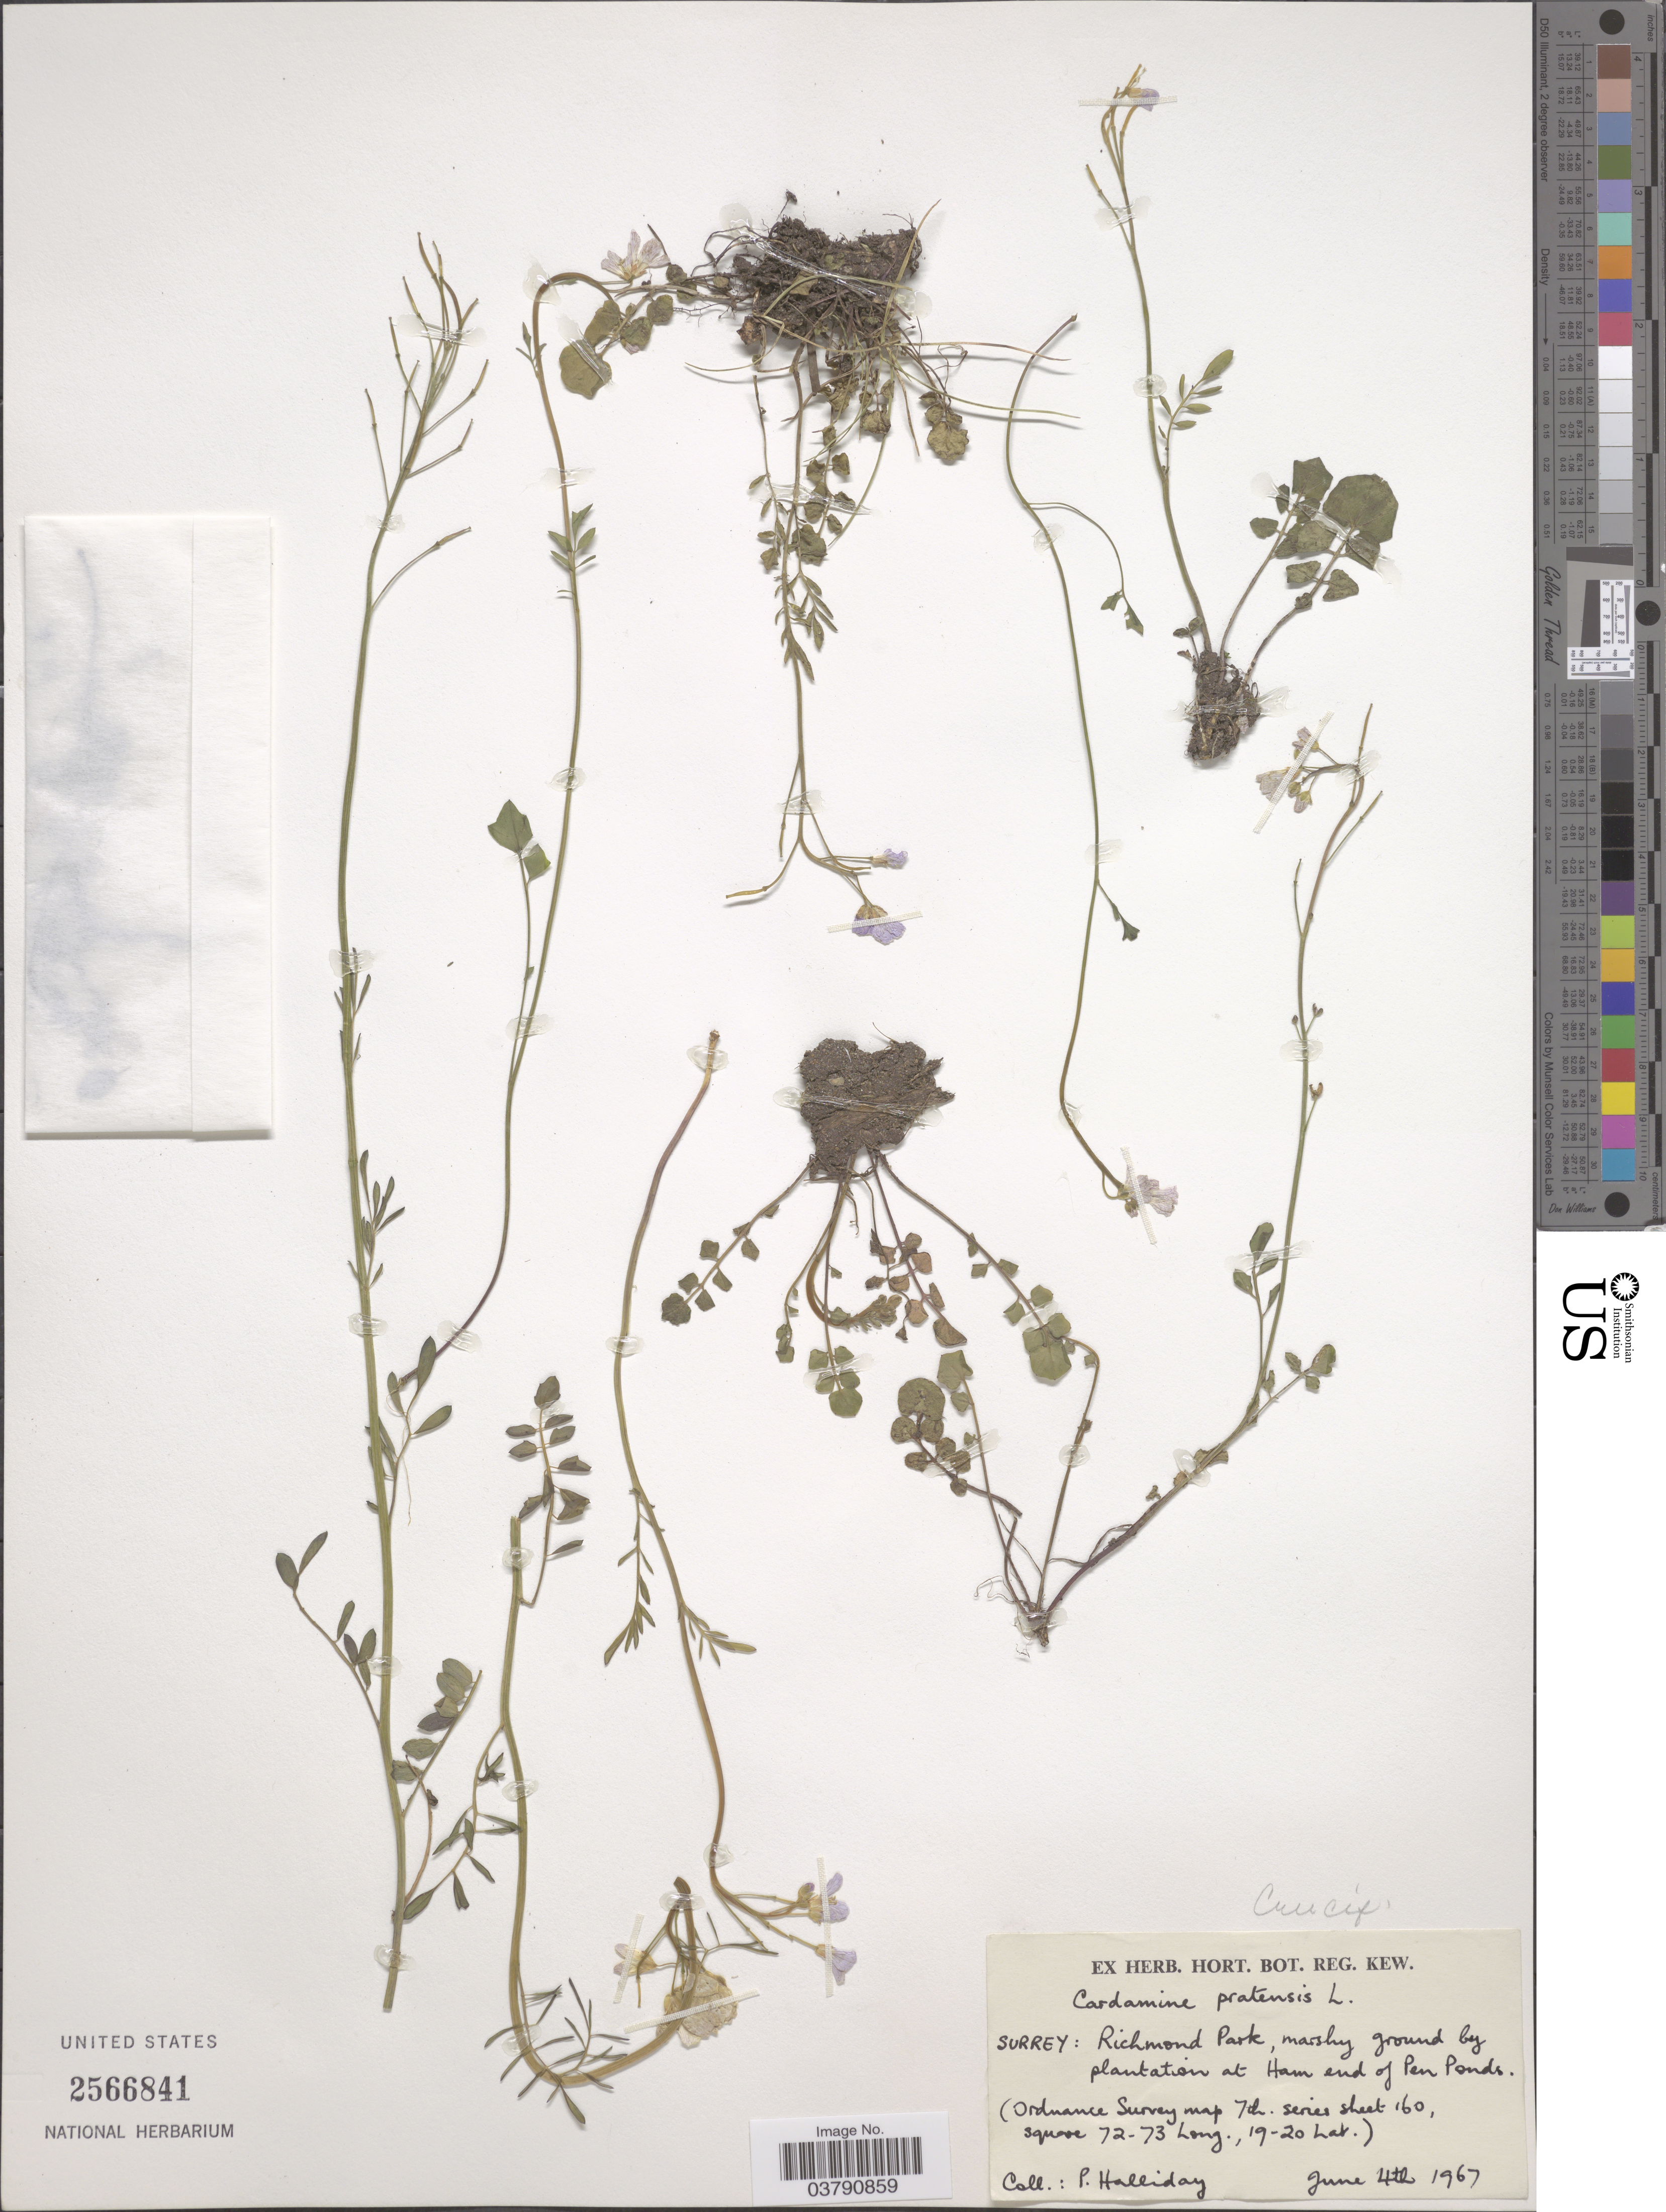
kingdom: Plantae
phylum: Tracheophyta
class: Magnoliopsida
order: Brassicales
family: Brassicaceae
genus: Cardamine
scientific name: Cardamine pratensis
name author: L.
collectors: P. Halliday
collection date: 1967-06-04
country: United Kingdom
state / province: England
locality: Surrey: Richmond Park, marshy ground by plantation at Ham end of Pen Ponds. (Ordnance Survey map 7th. seies sheet 160) [unsure placement]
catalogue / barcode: US 2566841